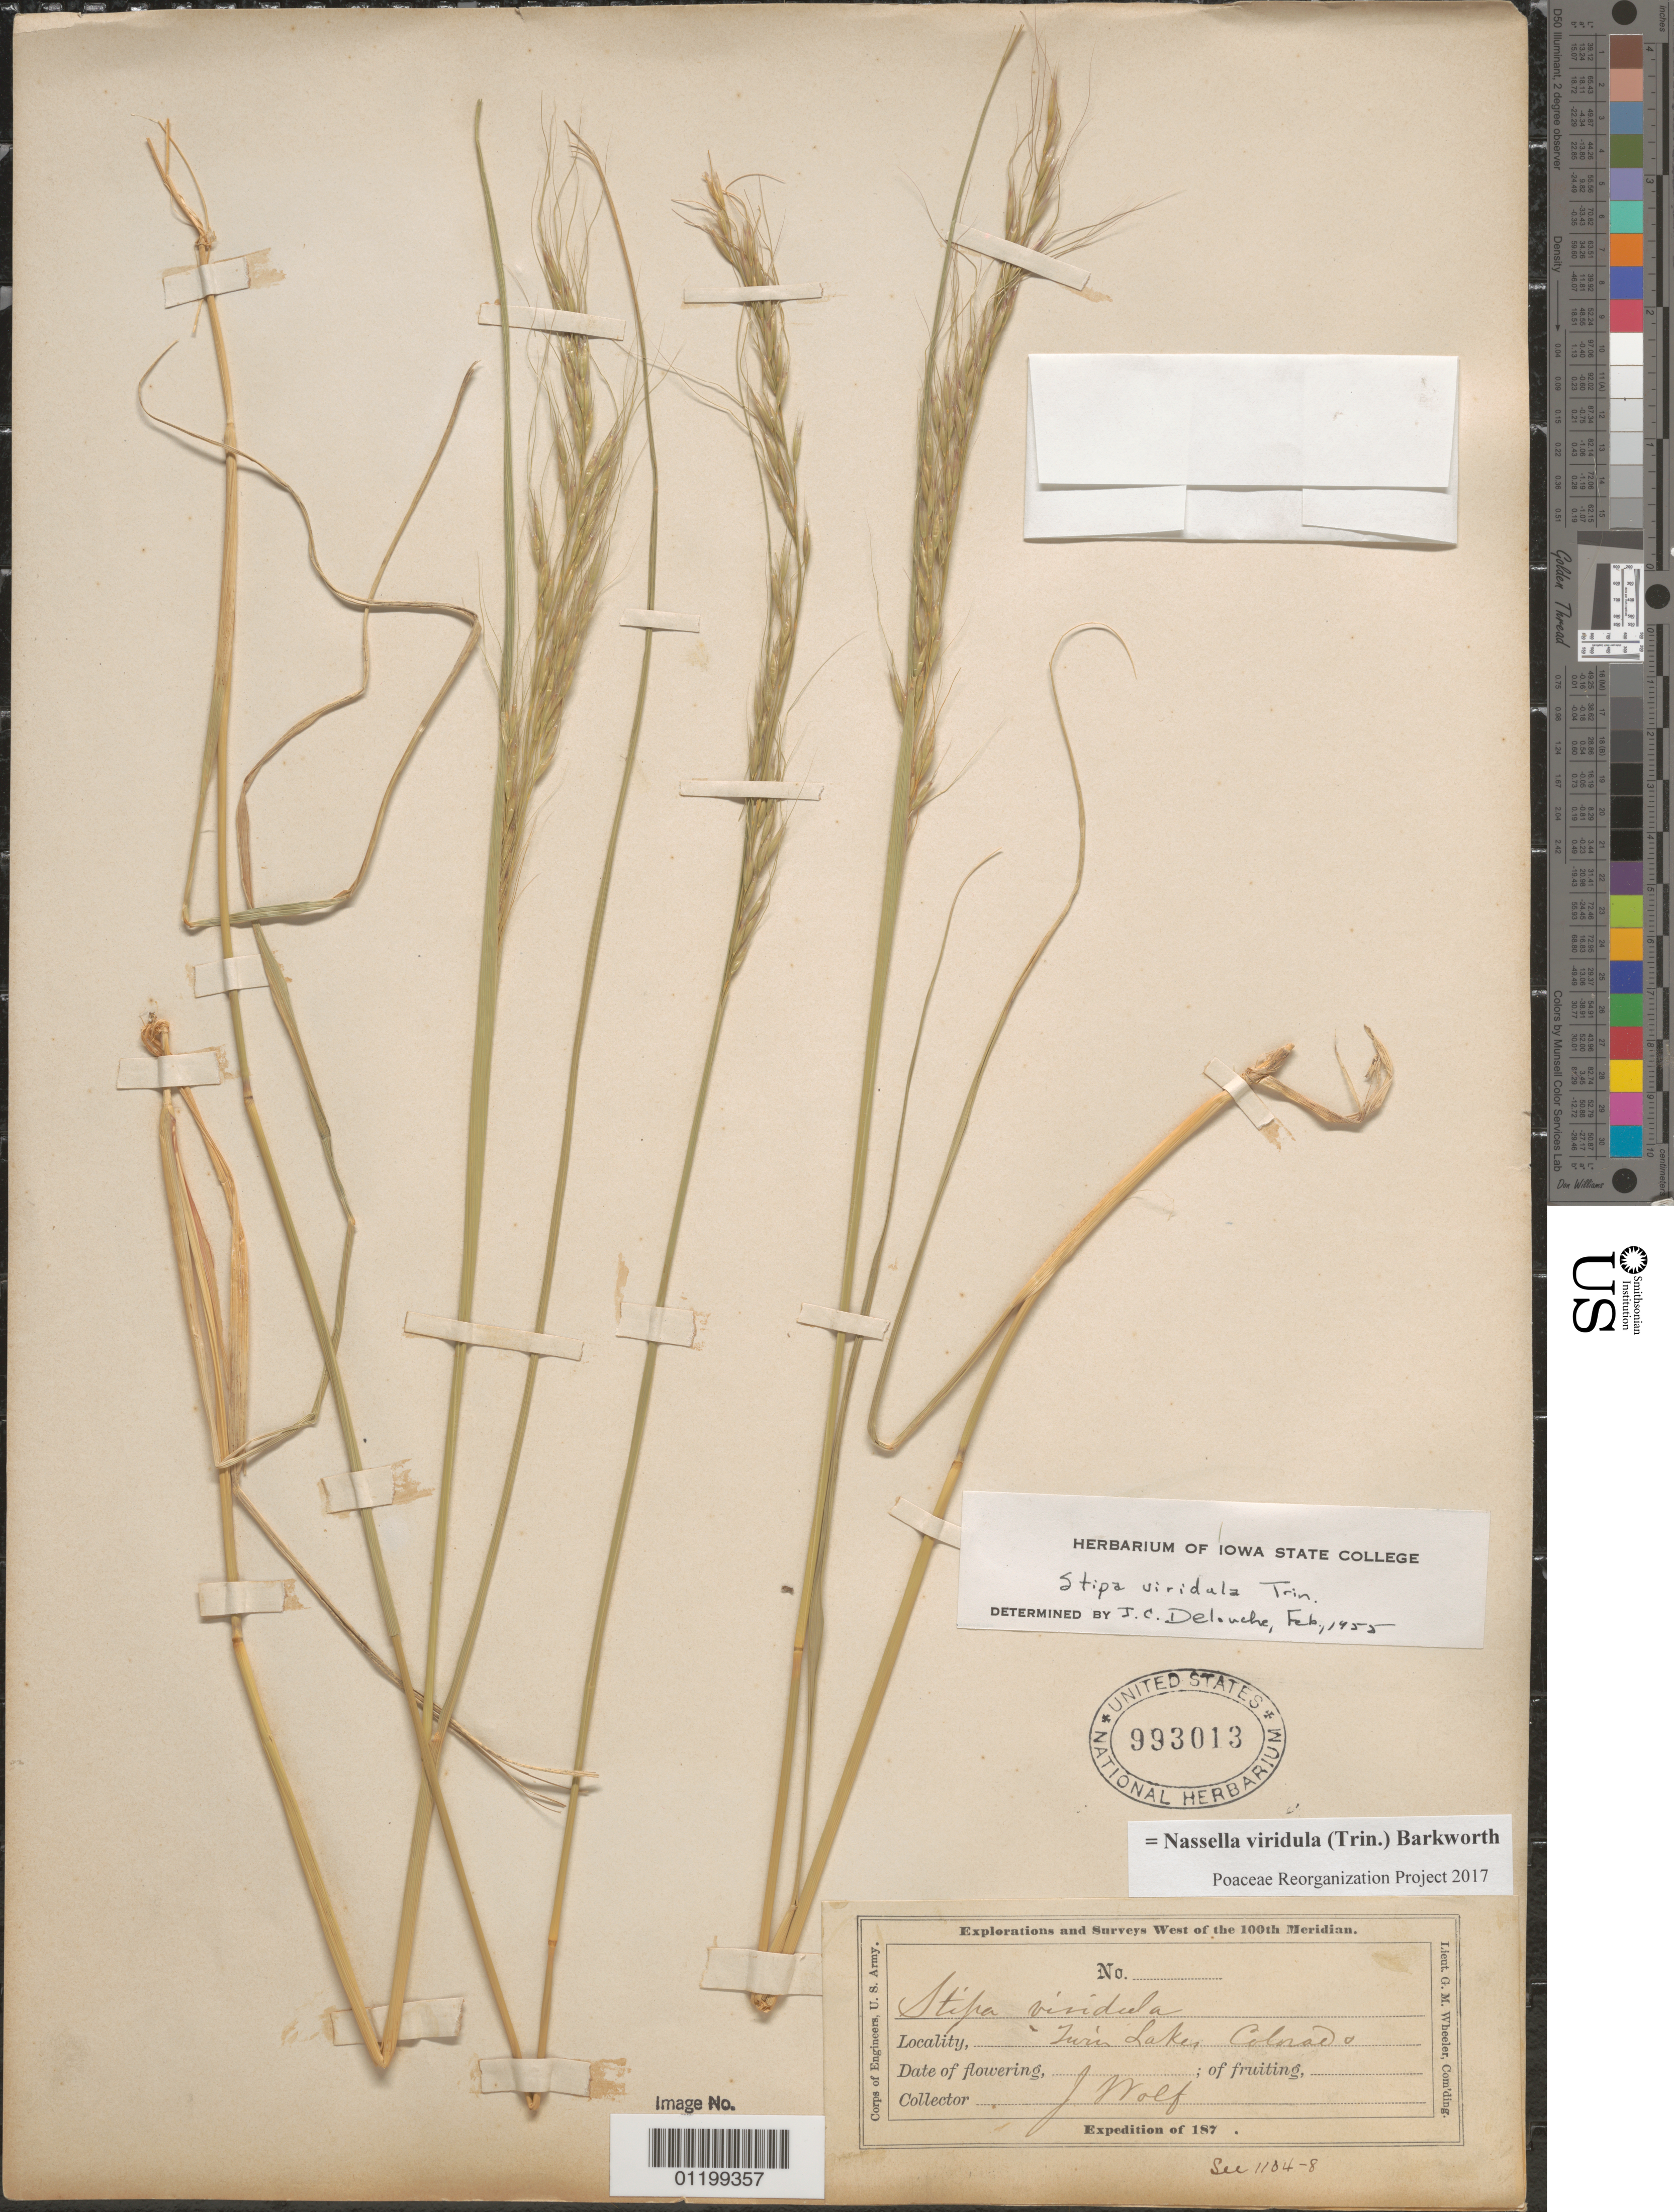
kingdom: Plantae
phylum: Tracheophyta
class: Liliopsida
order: Poales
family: Poaceae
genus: Nassella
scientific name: Nassella viridula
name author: (Trin.) Barkworth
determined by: Poaceae Reorganization Project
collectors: J. Wolf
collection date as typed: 187-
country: United States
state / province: Colorado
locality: Twin Lakes.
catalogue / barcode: US 993013